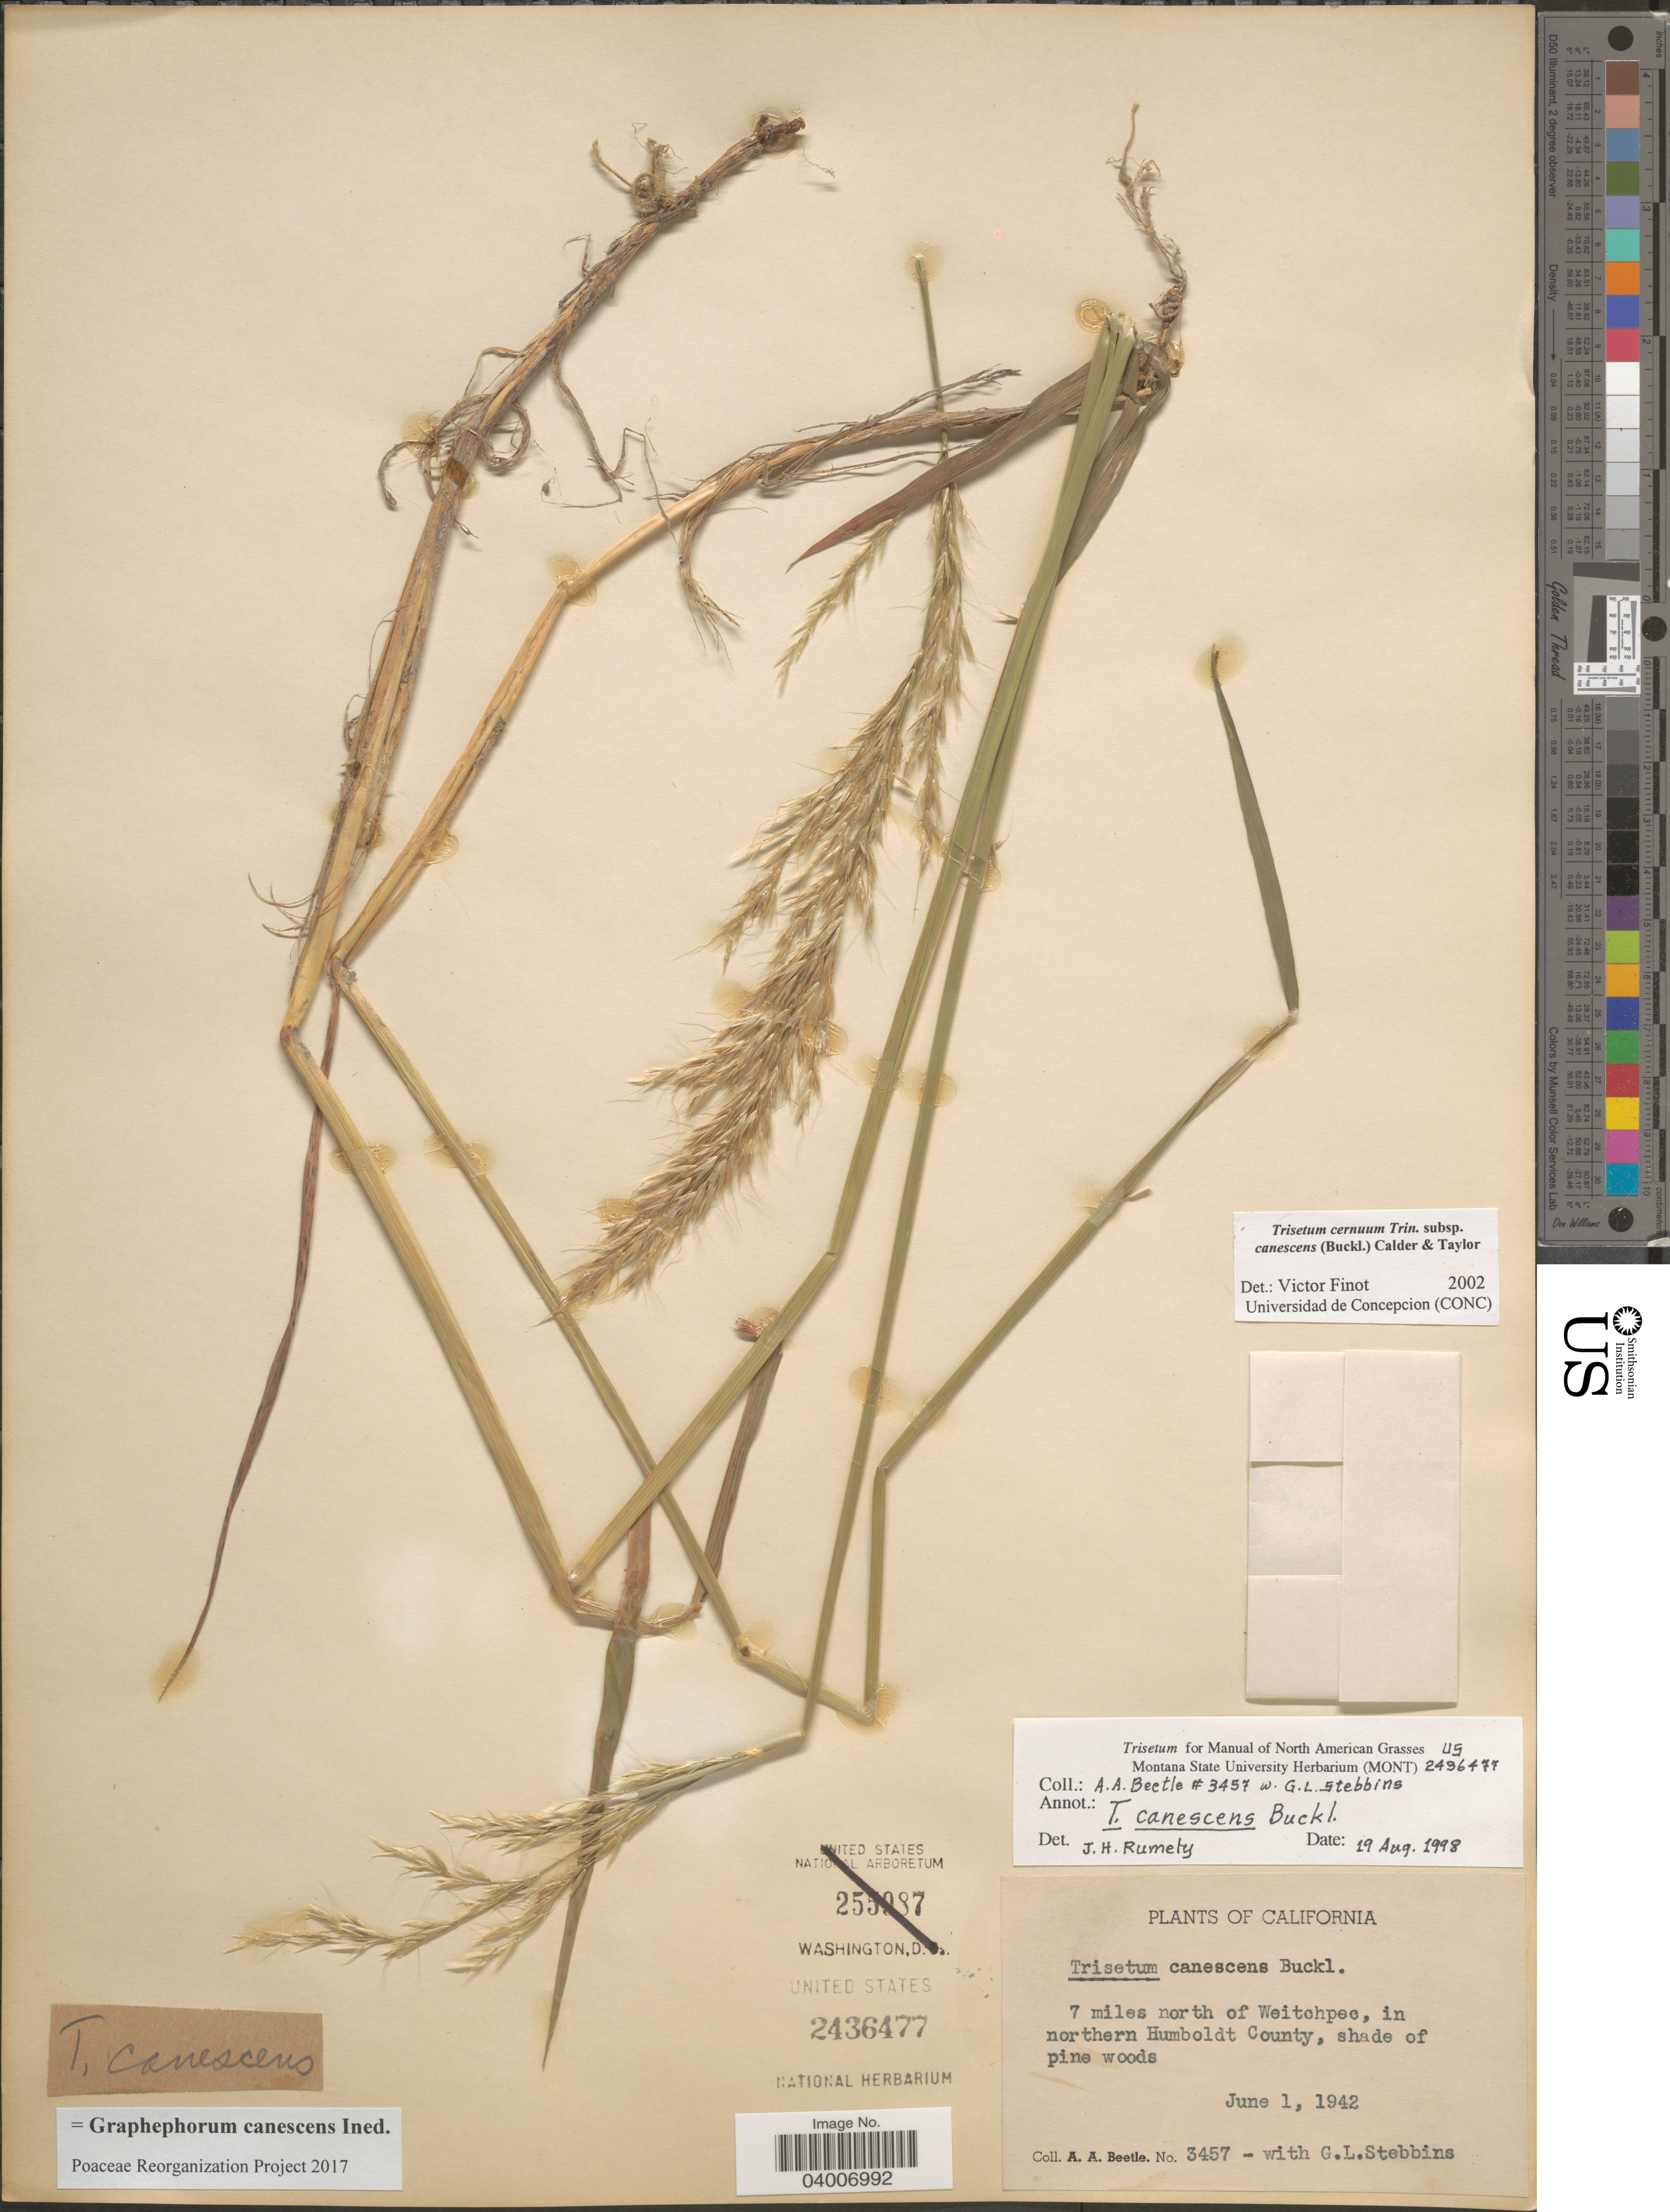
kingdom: Plantae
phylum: Tracheophyta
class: Liliopsida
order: Poales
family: Poaceae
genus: Graphephorum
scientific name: Graphephorum canescens ined.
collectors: A. A. Beetle & G. L. Stebbins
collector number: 3457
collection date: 1942-06-01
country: United States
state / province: California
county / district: Humboldt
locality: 7 miles north of Weitchpec, in northern Humboldt County.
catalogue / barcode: US 2436477